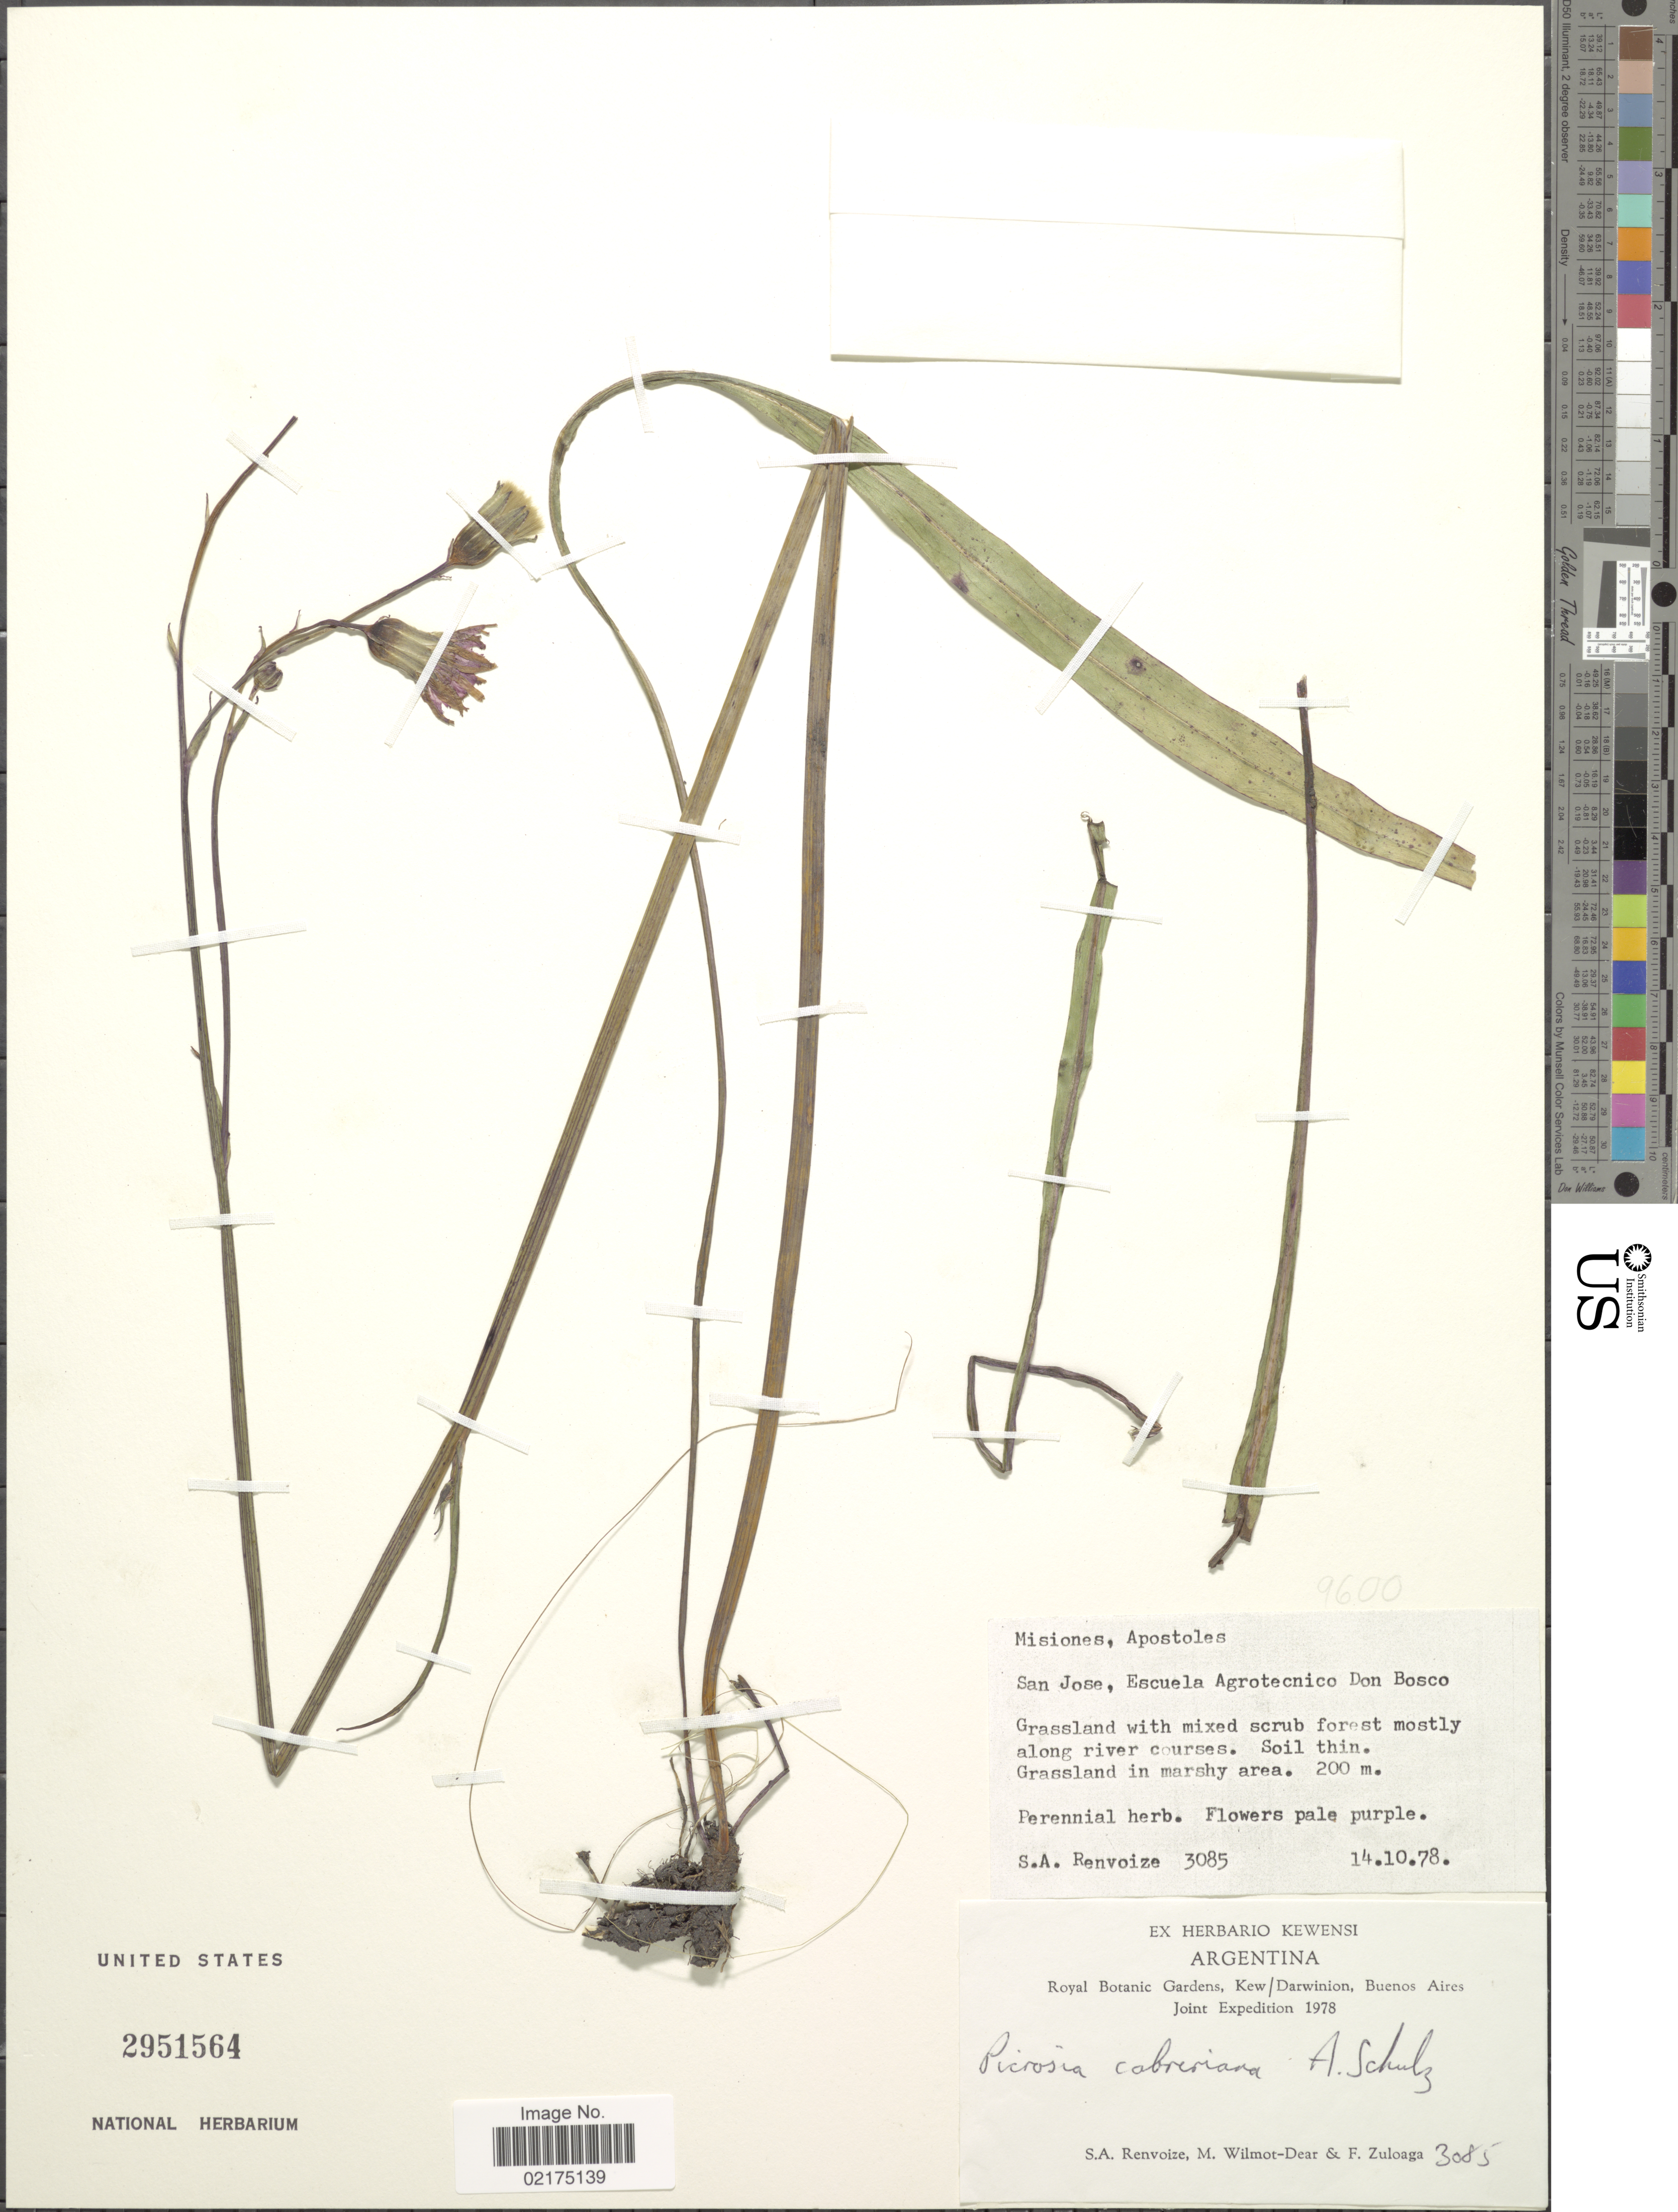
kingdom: Plantae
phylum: Tracheophyta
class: Magnoliopsida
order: Asterales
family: Asteraceae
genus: Picrosia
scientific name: Picrosia cabreriana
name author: A.G. Schulz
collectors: S. A. Renvoize, M. Wilmot-Dear & F. Zuloaga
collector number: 3085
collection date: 1978-10-14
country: Argentina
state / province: Misiones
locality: Apostoles, San Jose, Escuela Agrotecnico Don Bosco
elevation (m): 200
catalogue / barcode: US 2951564